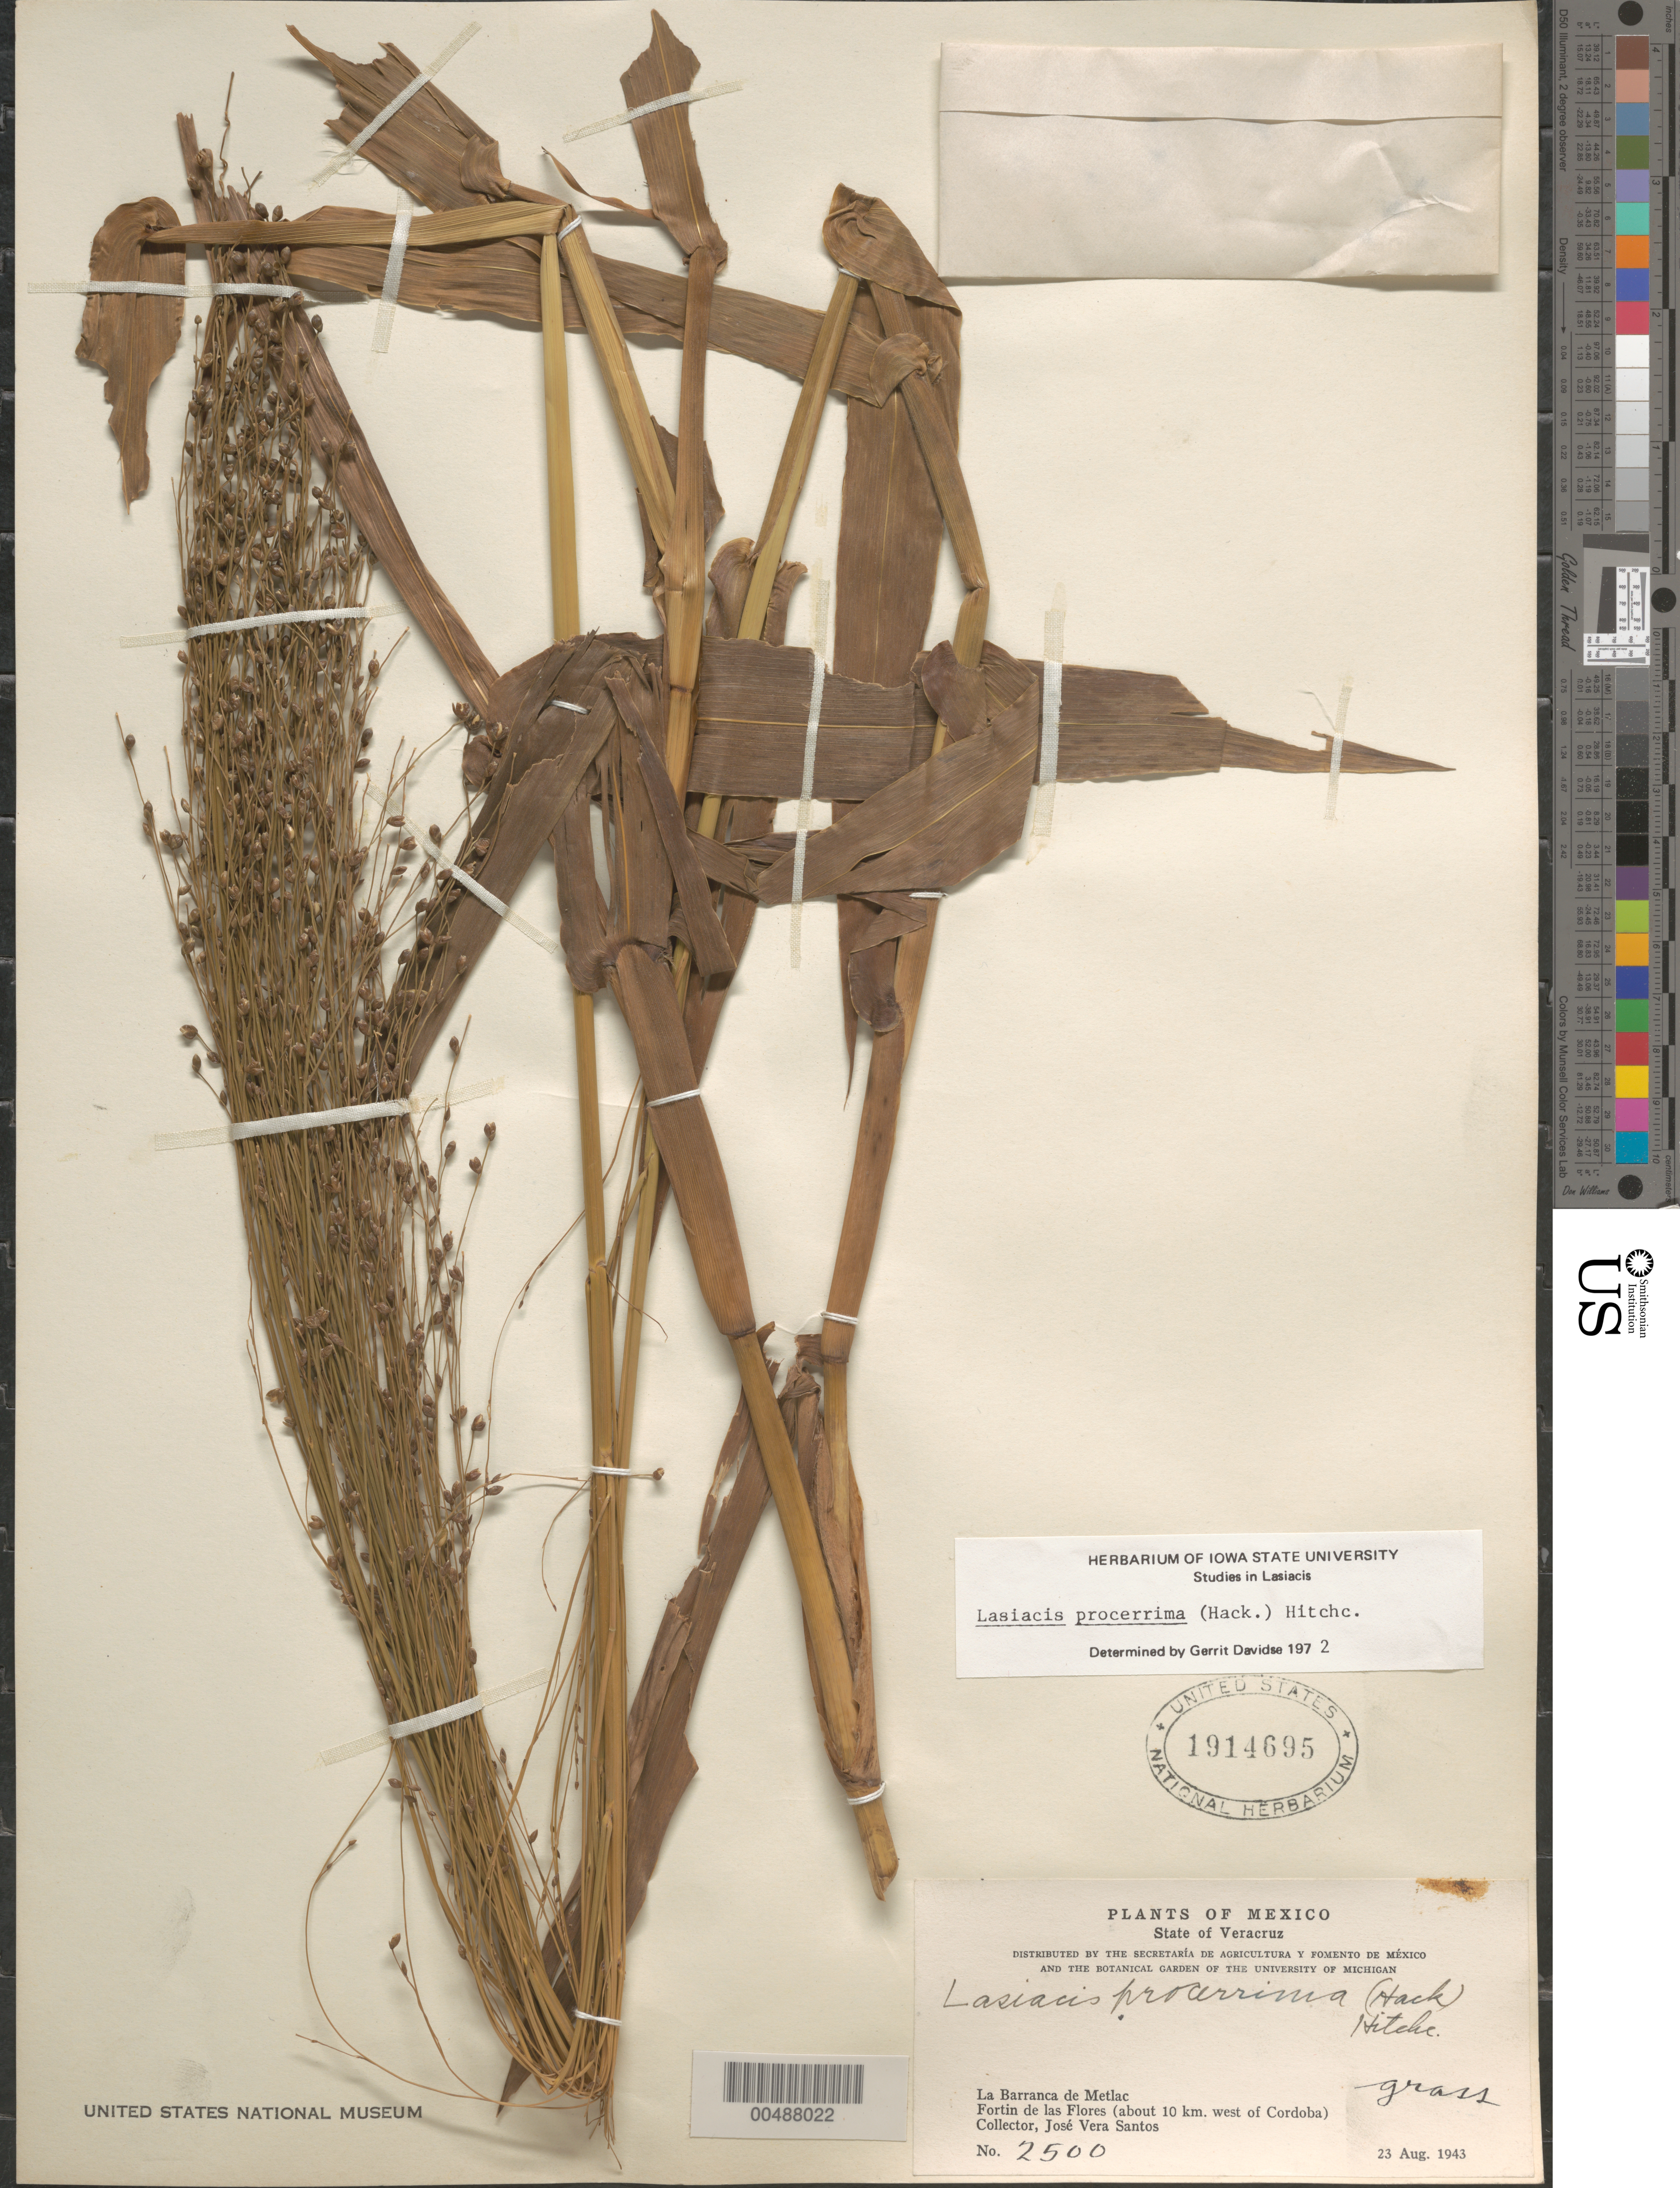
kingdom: Plantae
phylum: Tracheophyta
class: Liliopsida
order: Poales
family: Poaceae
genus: Lasiacis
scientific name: Lasiacis procerrima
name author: (Hack.) Hitchc.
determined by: Davidse, Gerrit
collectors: J. V. Santos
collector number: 2500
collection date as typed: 23 Aug 1943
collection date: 1943-08-23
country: Mexico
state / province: Veracruz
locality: La Barranca de Metlac, Fortin de las Flores (about 10 km W of Córdoba)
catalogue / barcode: US 1914695